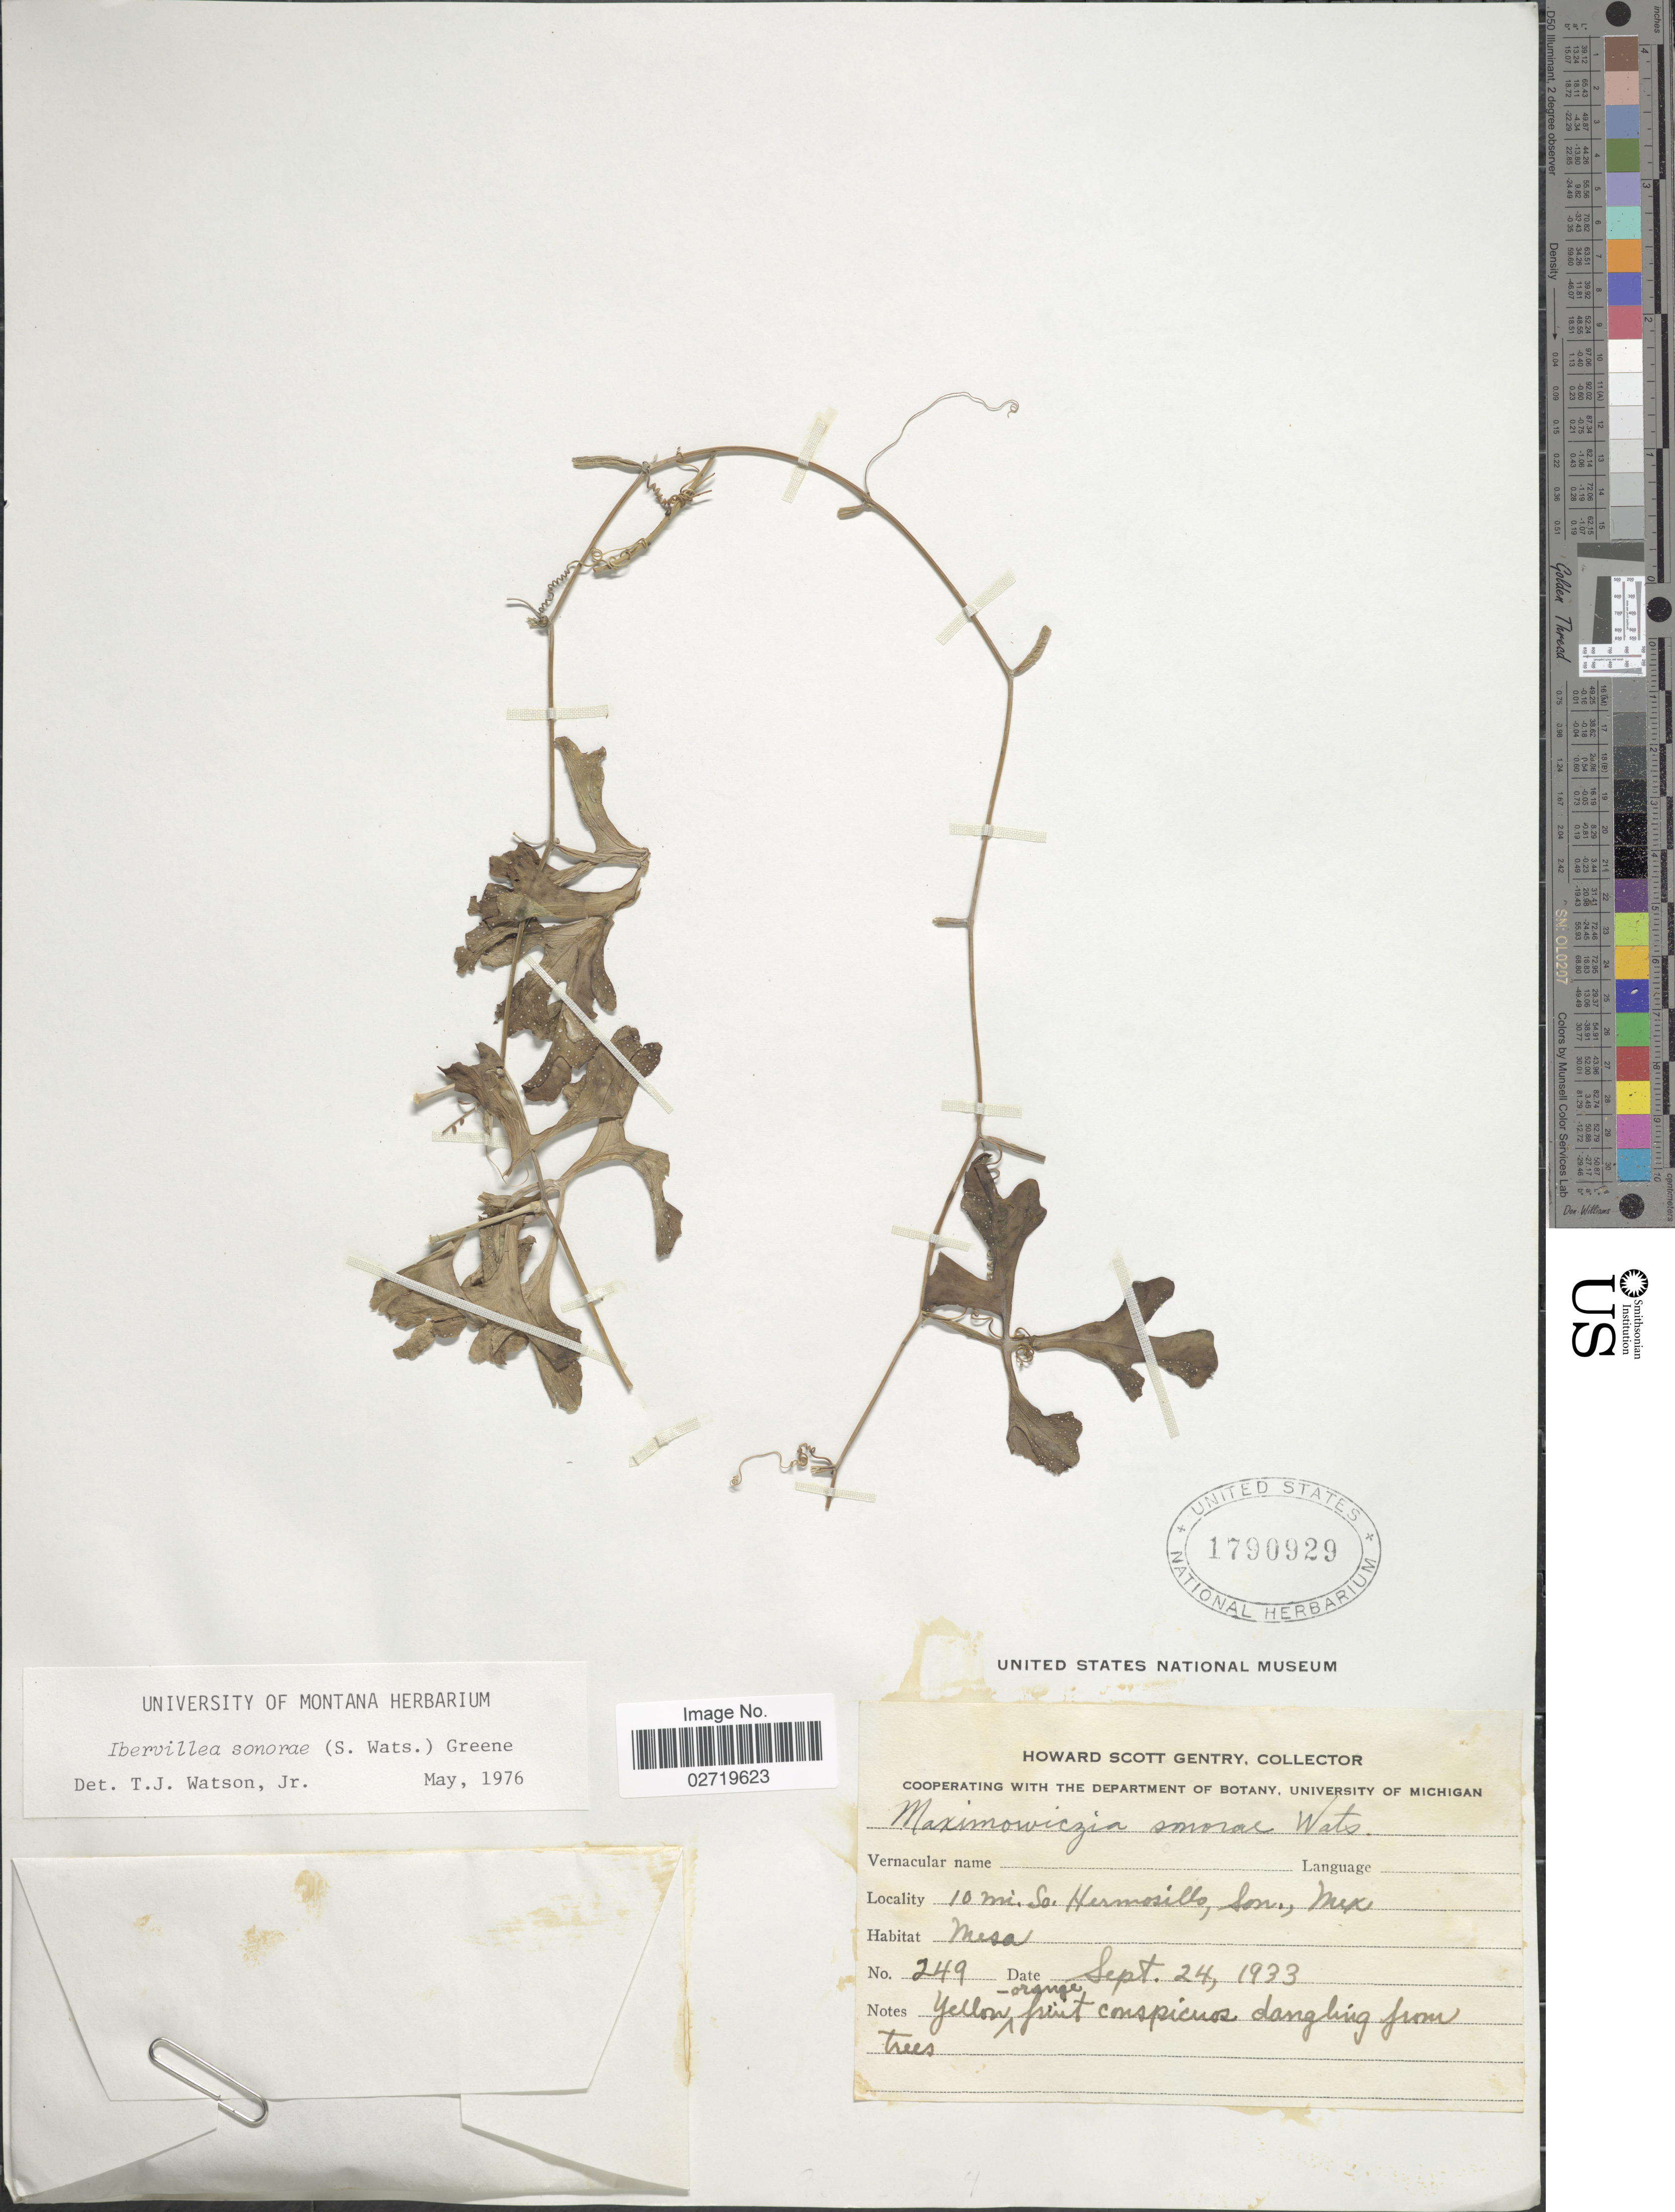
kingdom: Plantae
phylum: Tracheophyta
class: Magnoliopsida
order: Cucurbitales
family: Cucurbitaceae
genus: Ibervillea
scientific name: Ibervillea sonorae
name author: (S. Watson) Greene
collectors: H. S. Gentry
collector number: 249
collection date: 1933-09-24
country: Mexico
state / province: Sonora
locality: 10 mi So. Hermosillo, Mesa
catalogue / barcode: US 1790929